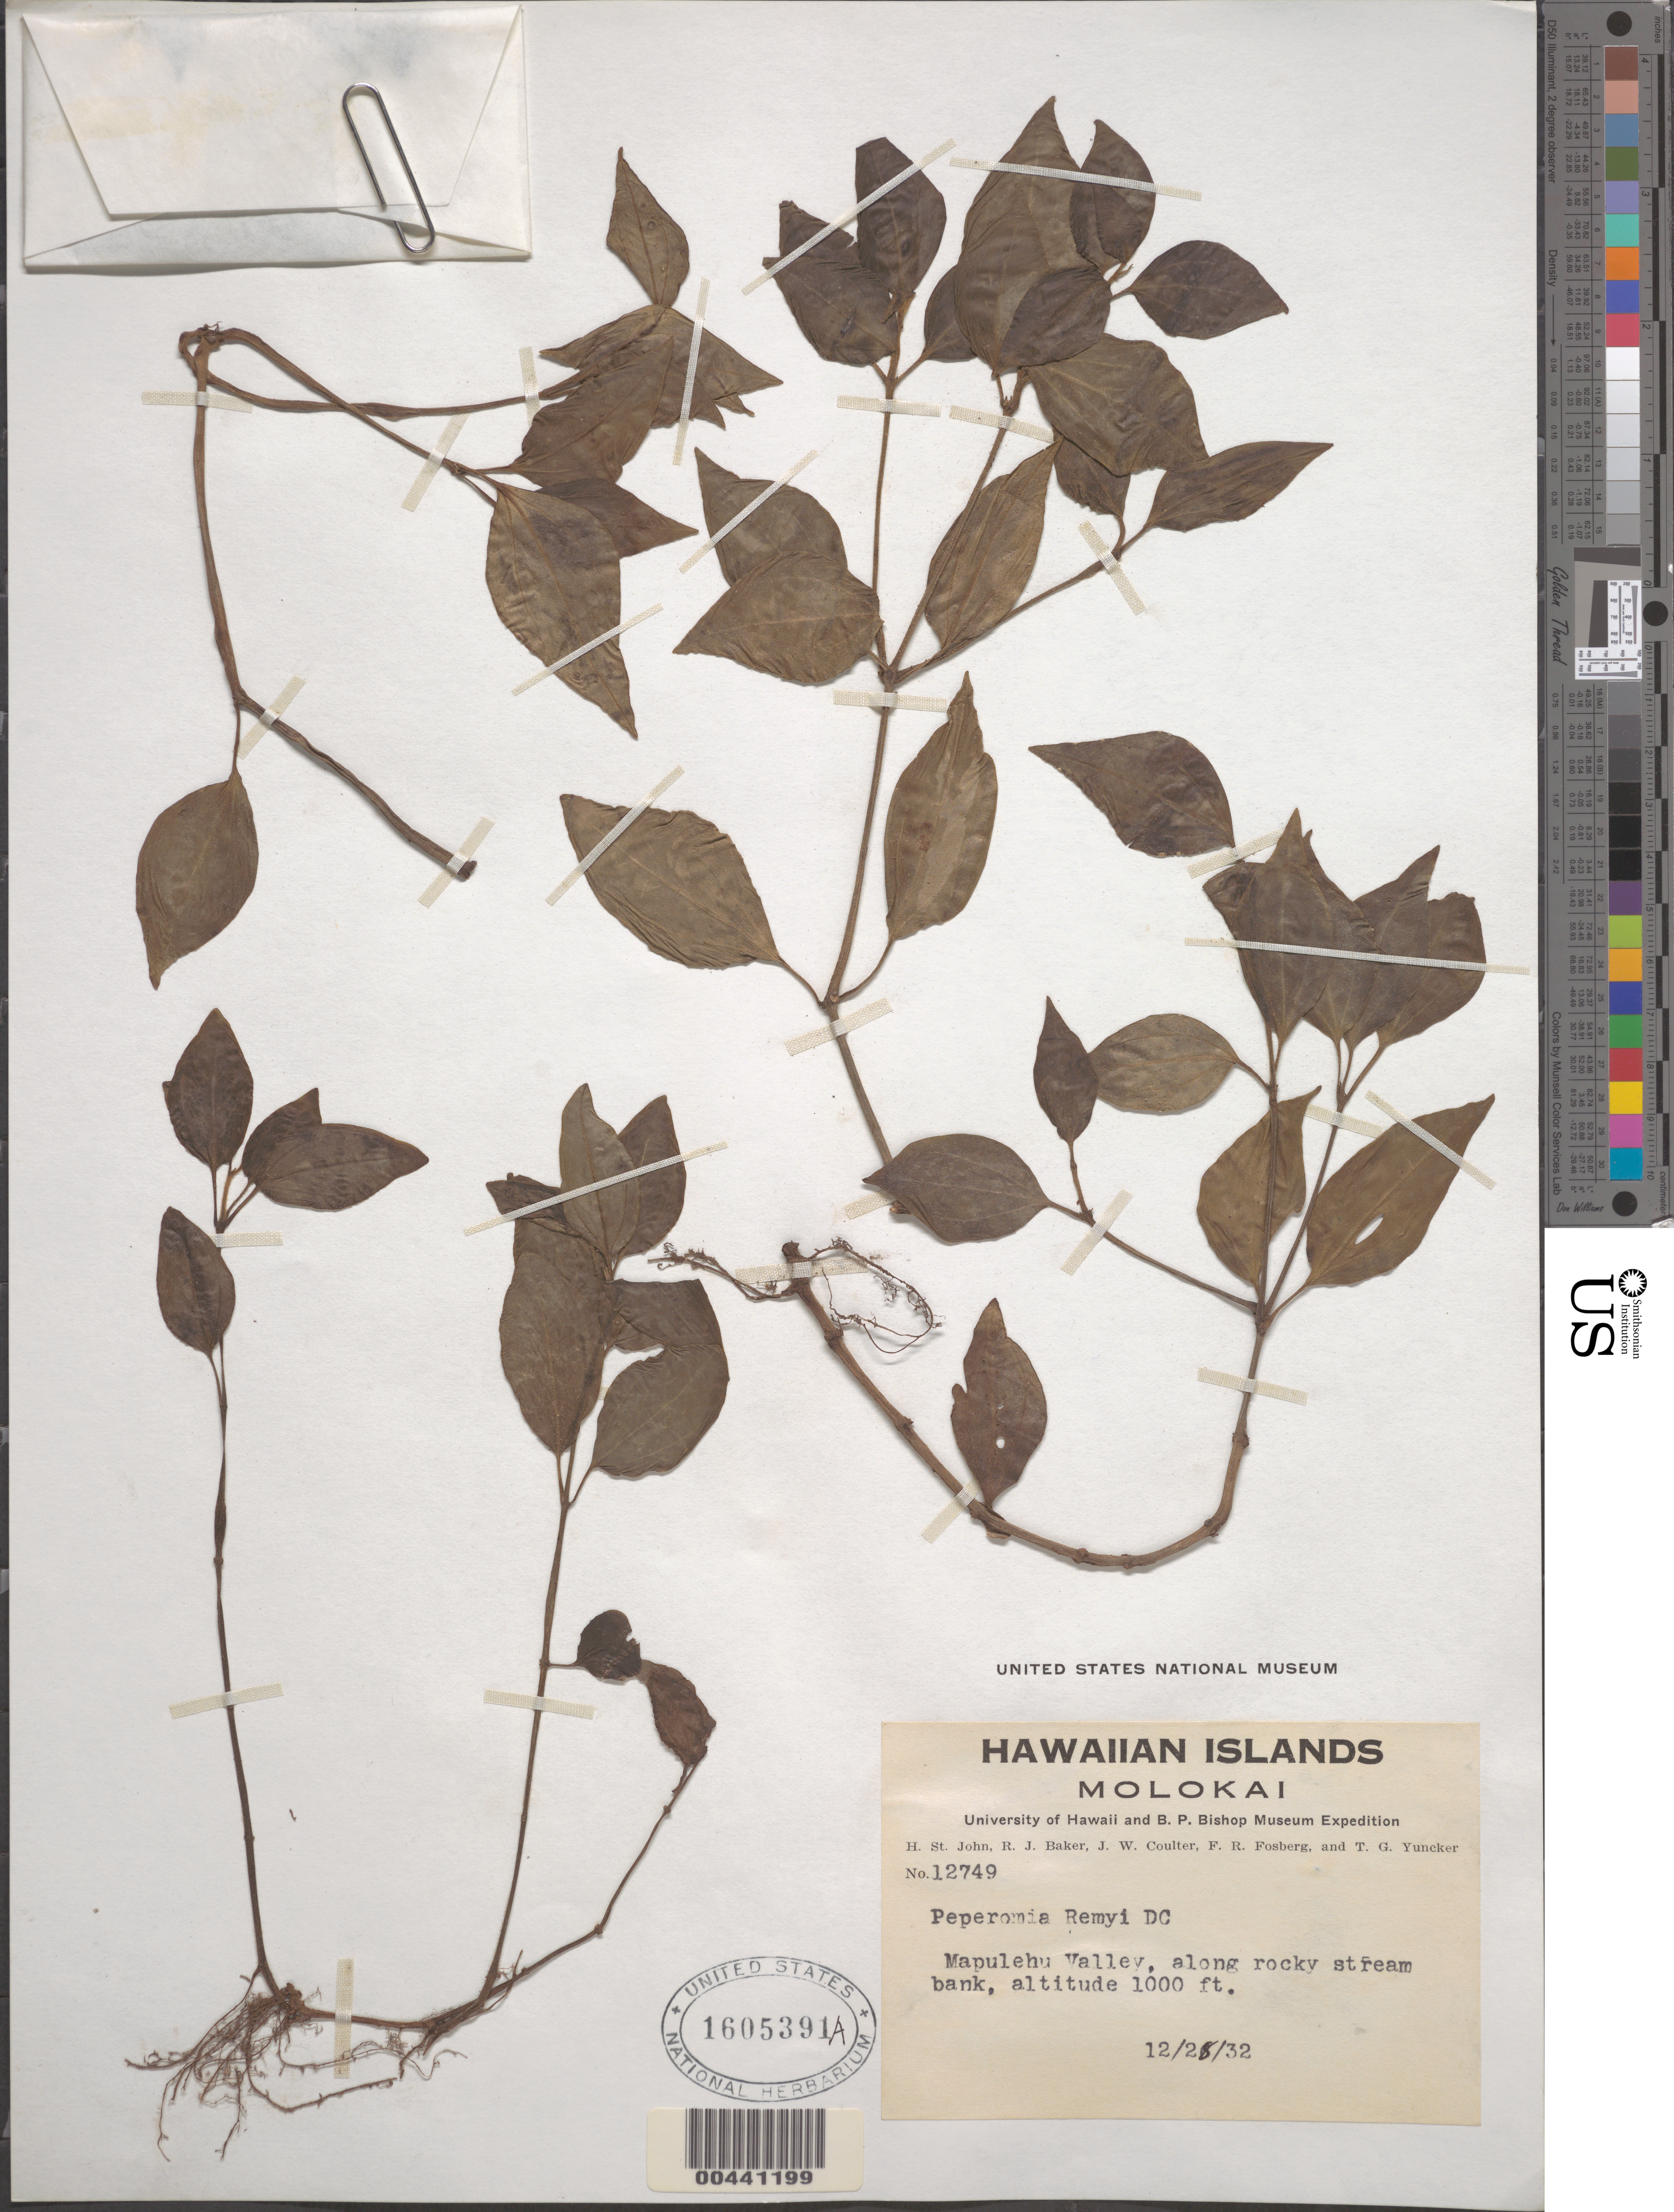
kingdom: Plantae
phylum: Tracheophyta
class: Magnoliopsida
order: Piperales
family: Piperaceae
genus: Peperomia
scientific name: Peperomia remyi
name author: C. DC.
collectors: H. St. John, R. J. Baker, J. W. Coulter & F. R. Fosberg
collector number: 12749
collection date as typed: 28 Dec 1932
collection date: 1932-12-28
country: United States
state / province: Hawaii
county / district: Kauai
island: Kaua'i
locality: Mapulehu Valley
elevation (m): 305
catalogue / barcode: US 1605391